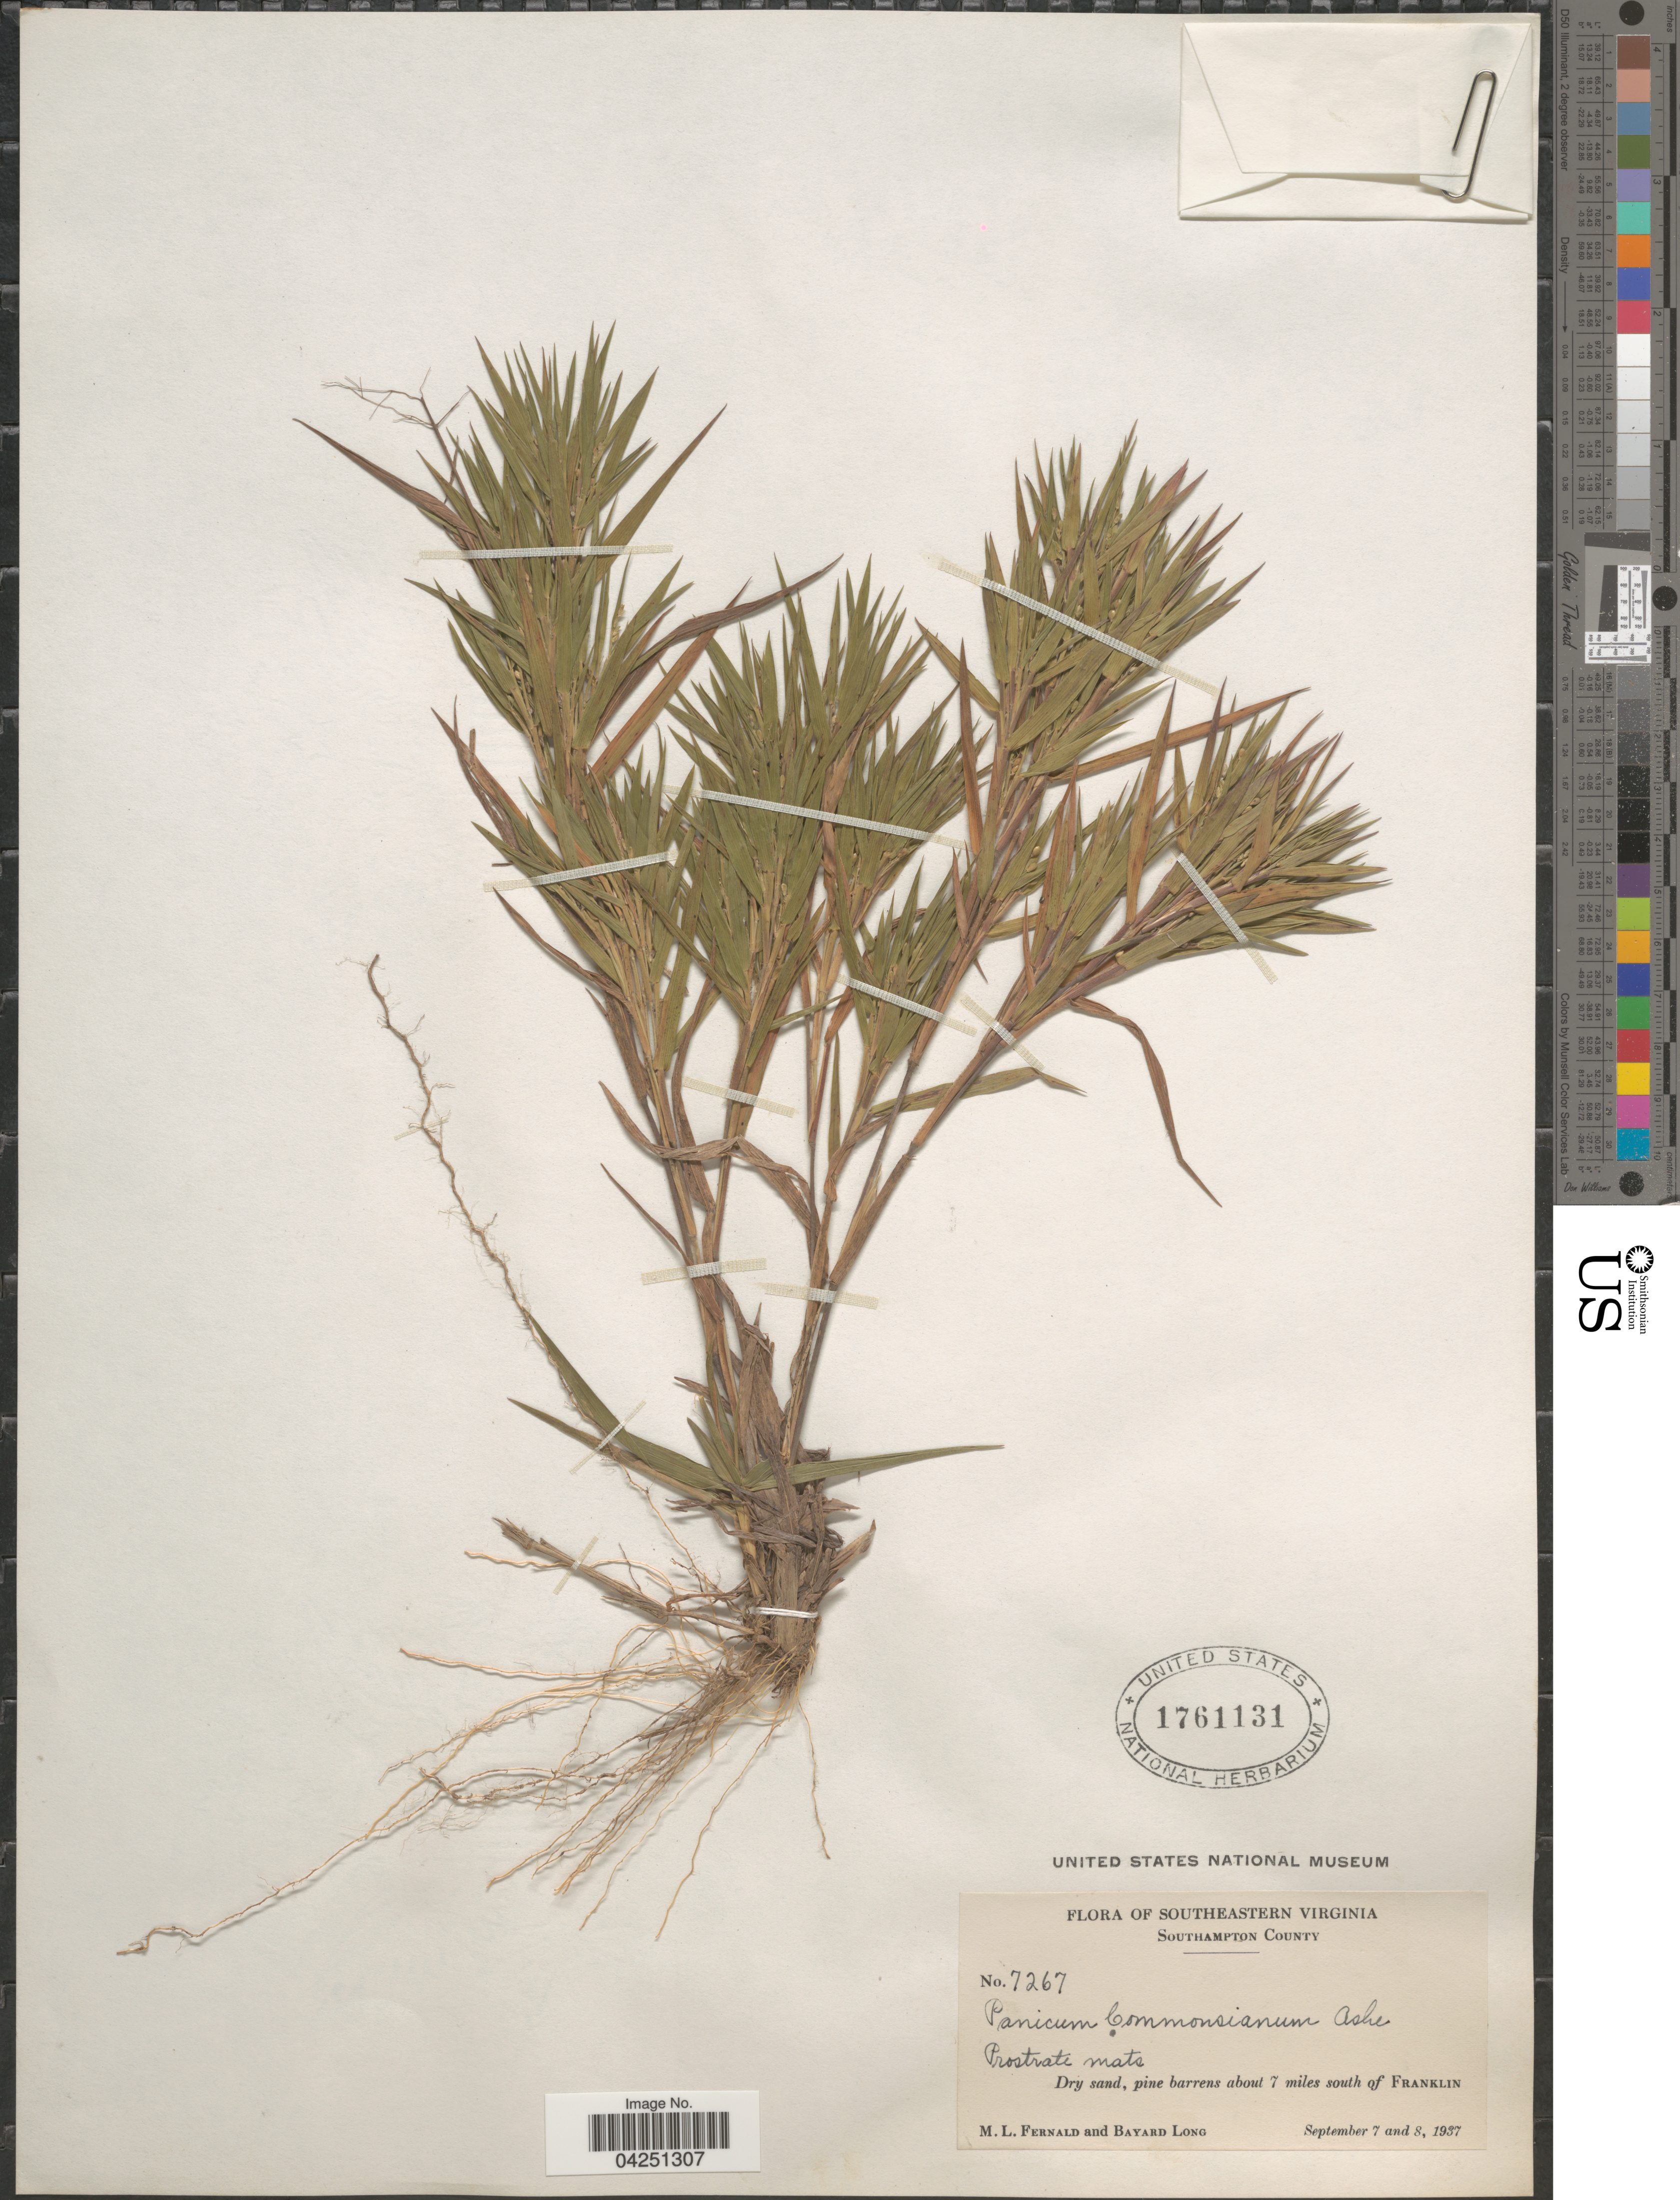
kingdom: Plantae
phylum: Tracheophyta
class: Liliopsida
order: Poales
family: Poaceae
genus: Dichanthelium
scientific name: Dichanthelium acuminatum var. acuminatum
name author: (Sw.) Gould & C.A. Clark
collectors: M. L. Fernald & B. Long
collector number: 7267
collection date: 1937-09-07/1937-09-08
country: United States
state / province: Virginia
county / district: Southampton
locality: Southeastern Virginia. Southampton County. Dry sand, pine barrens about 7 miles south of Franklin.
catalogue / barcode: US 1761131